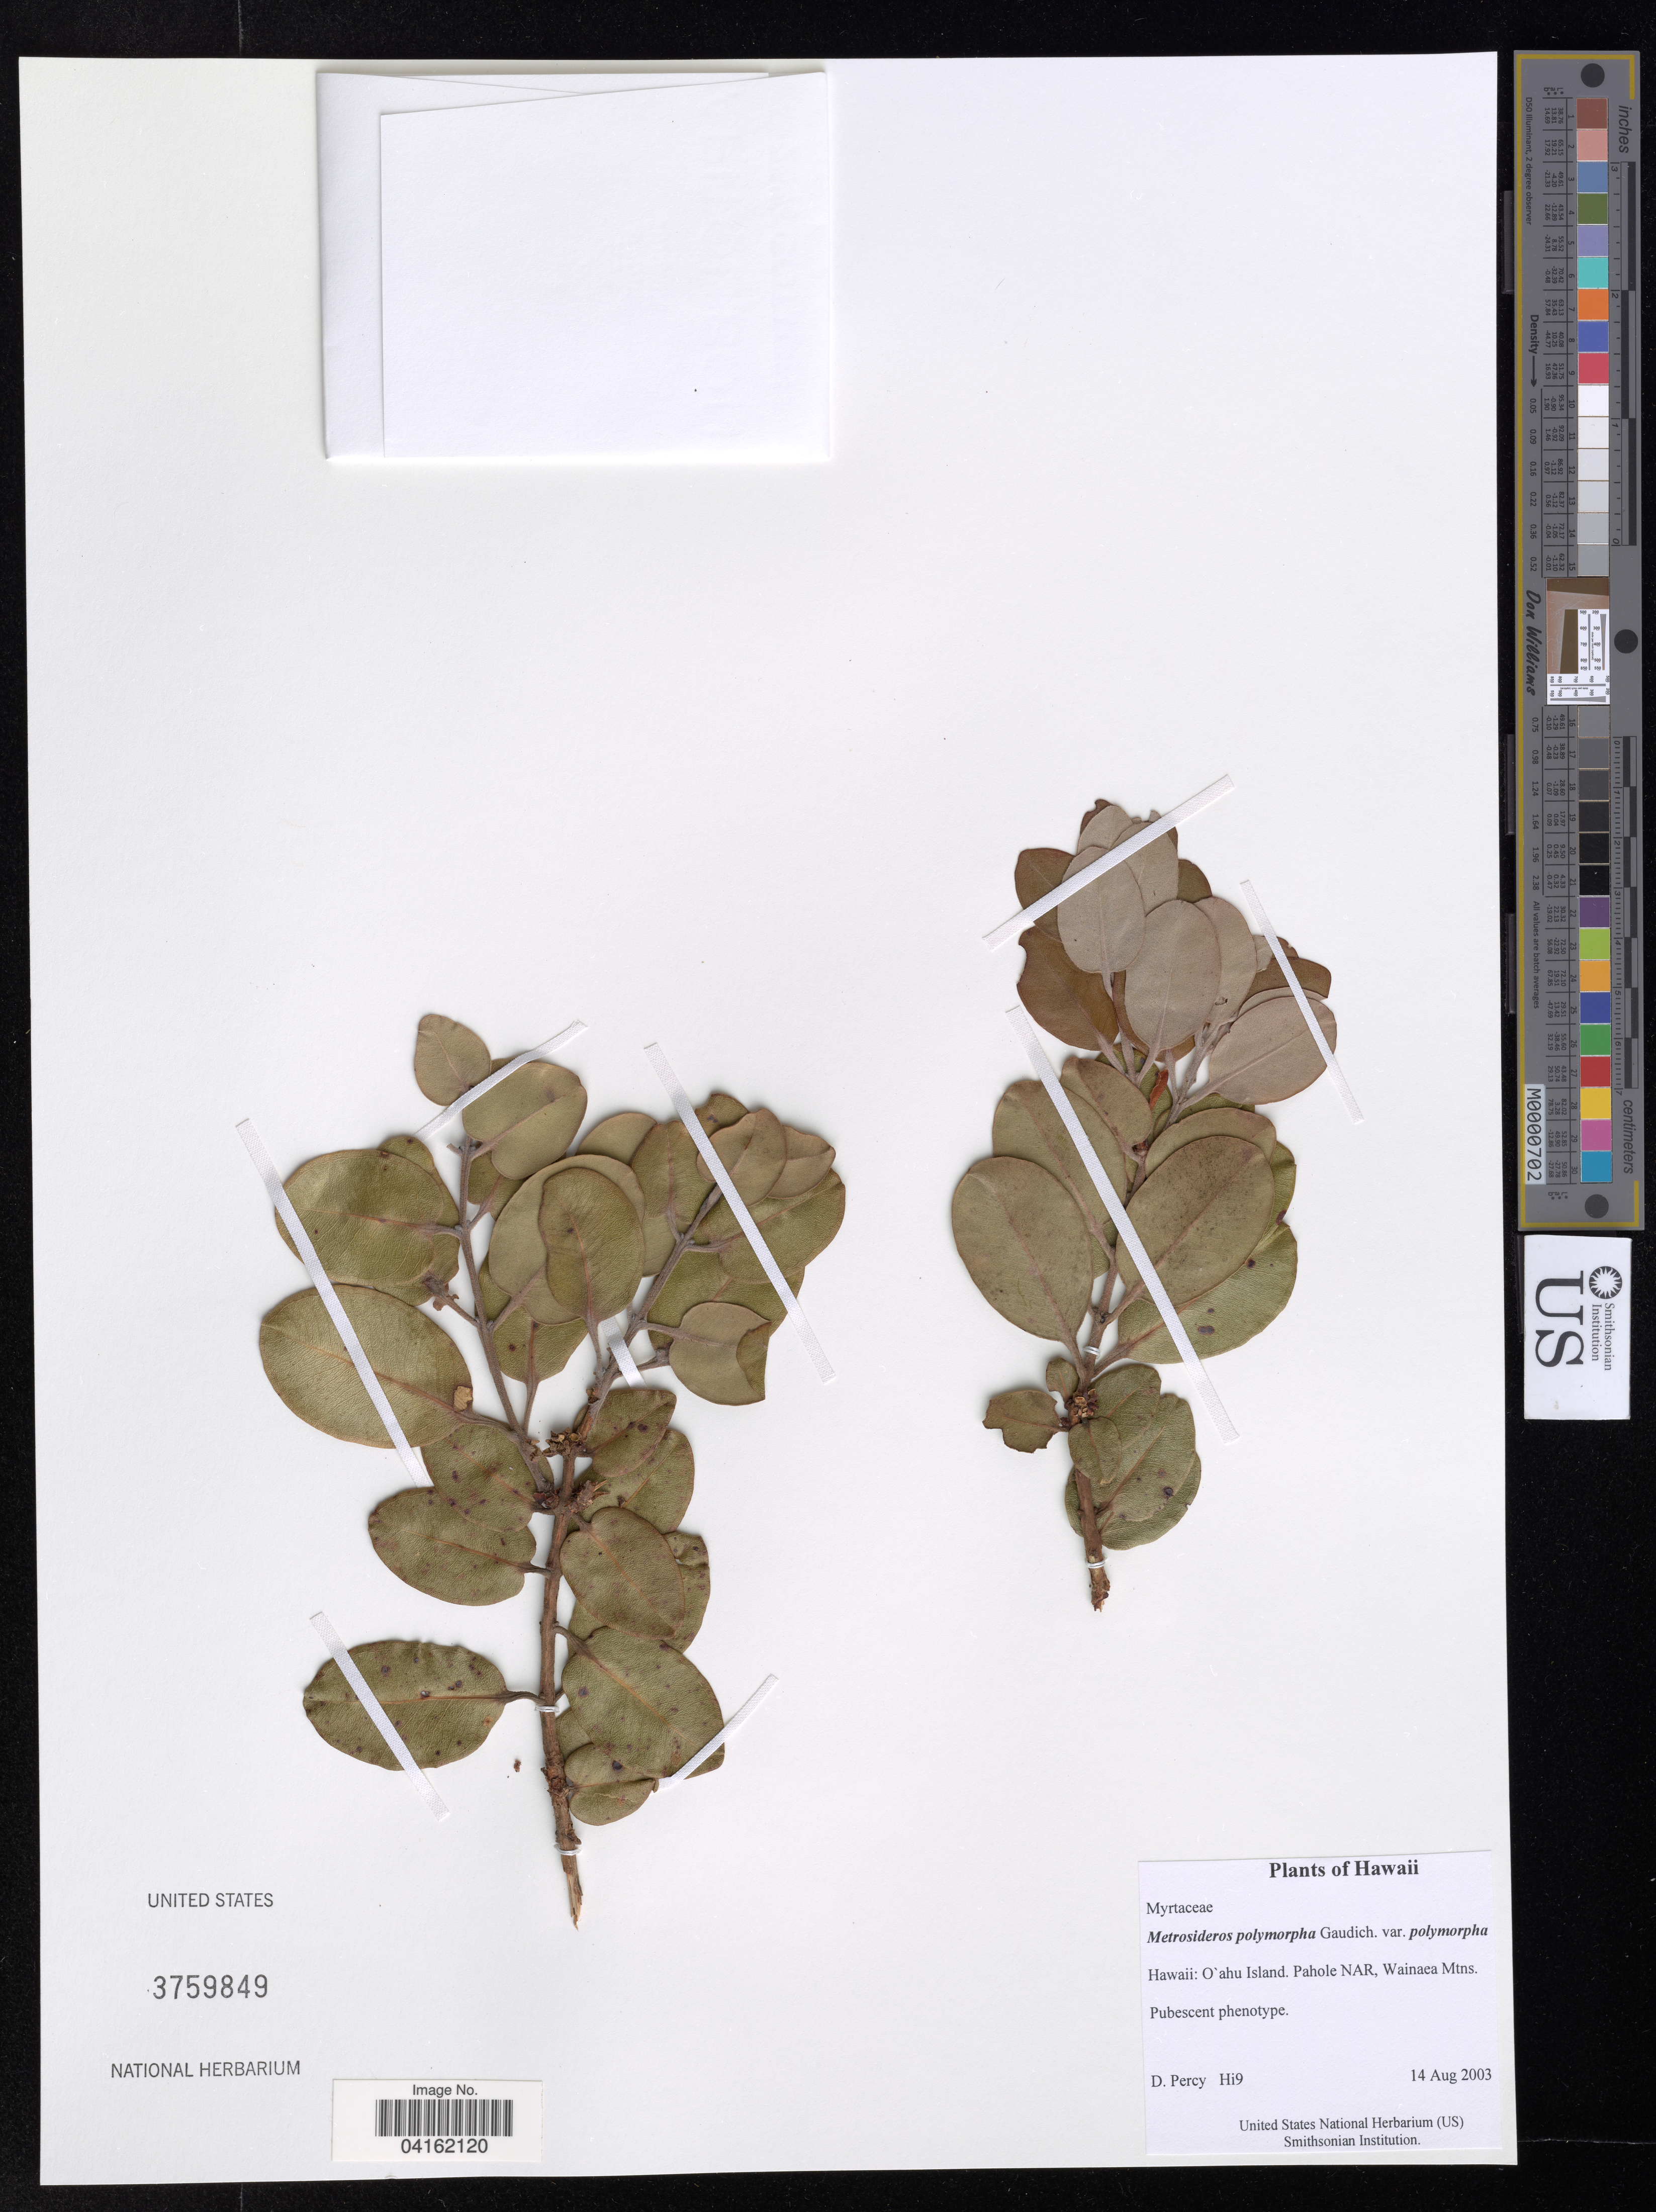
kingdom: Plantae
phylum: Tracheophyta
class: Magnoliopsida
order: Myrtales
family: Myrtaceae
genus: Metrosideros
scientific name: Metrosideros polymorpha var. polymorpha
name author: Gaudich.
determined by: Percy, D. M.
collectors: D. Percy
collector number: Hi9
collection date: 2003-08-14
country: United States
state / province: Hawaii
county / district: Honolulu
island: Oahu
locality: Pahole NAR, Wainaea Mtns.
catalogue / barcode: US 3759849